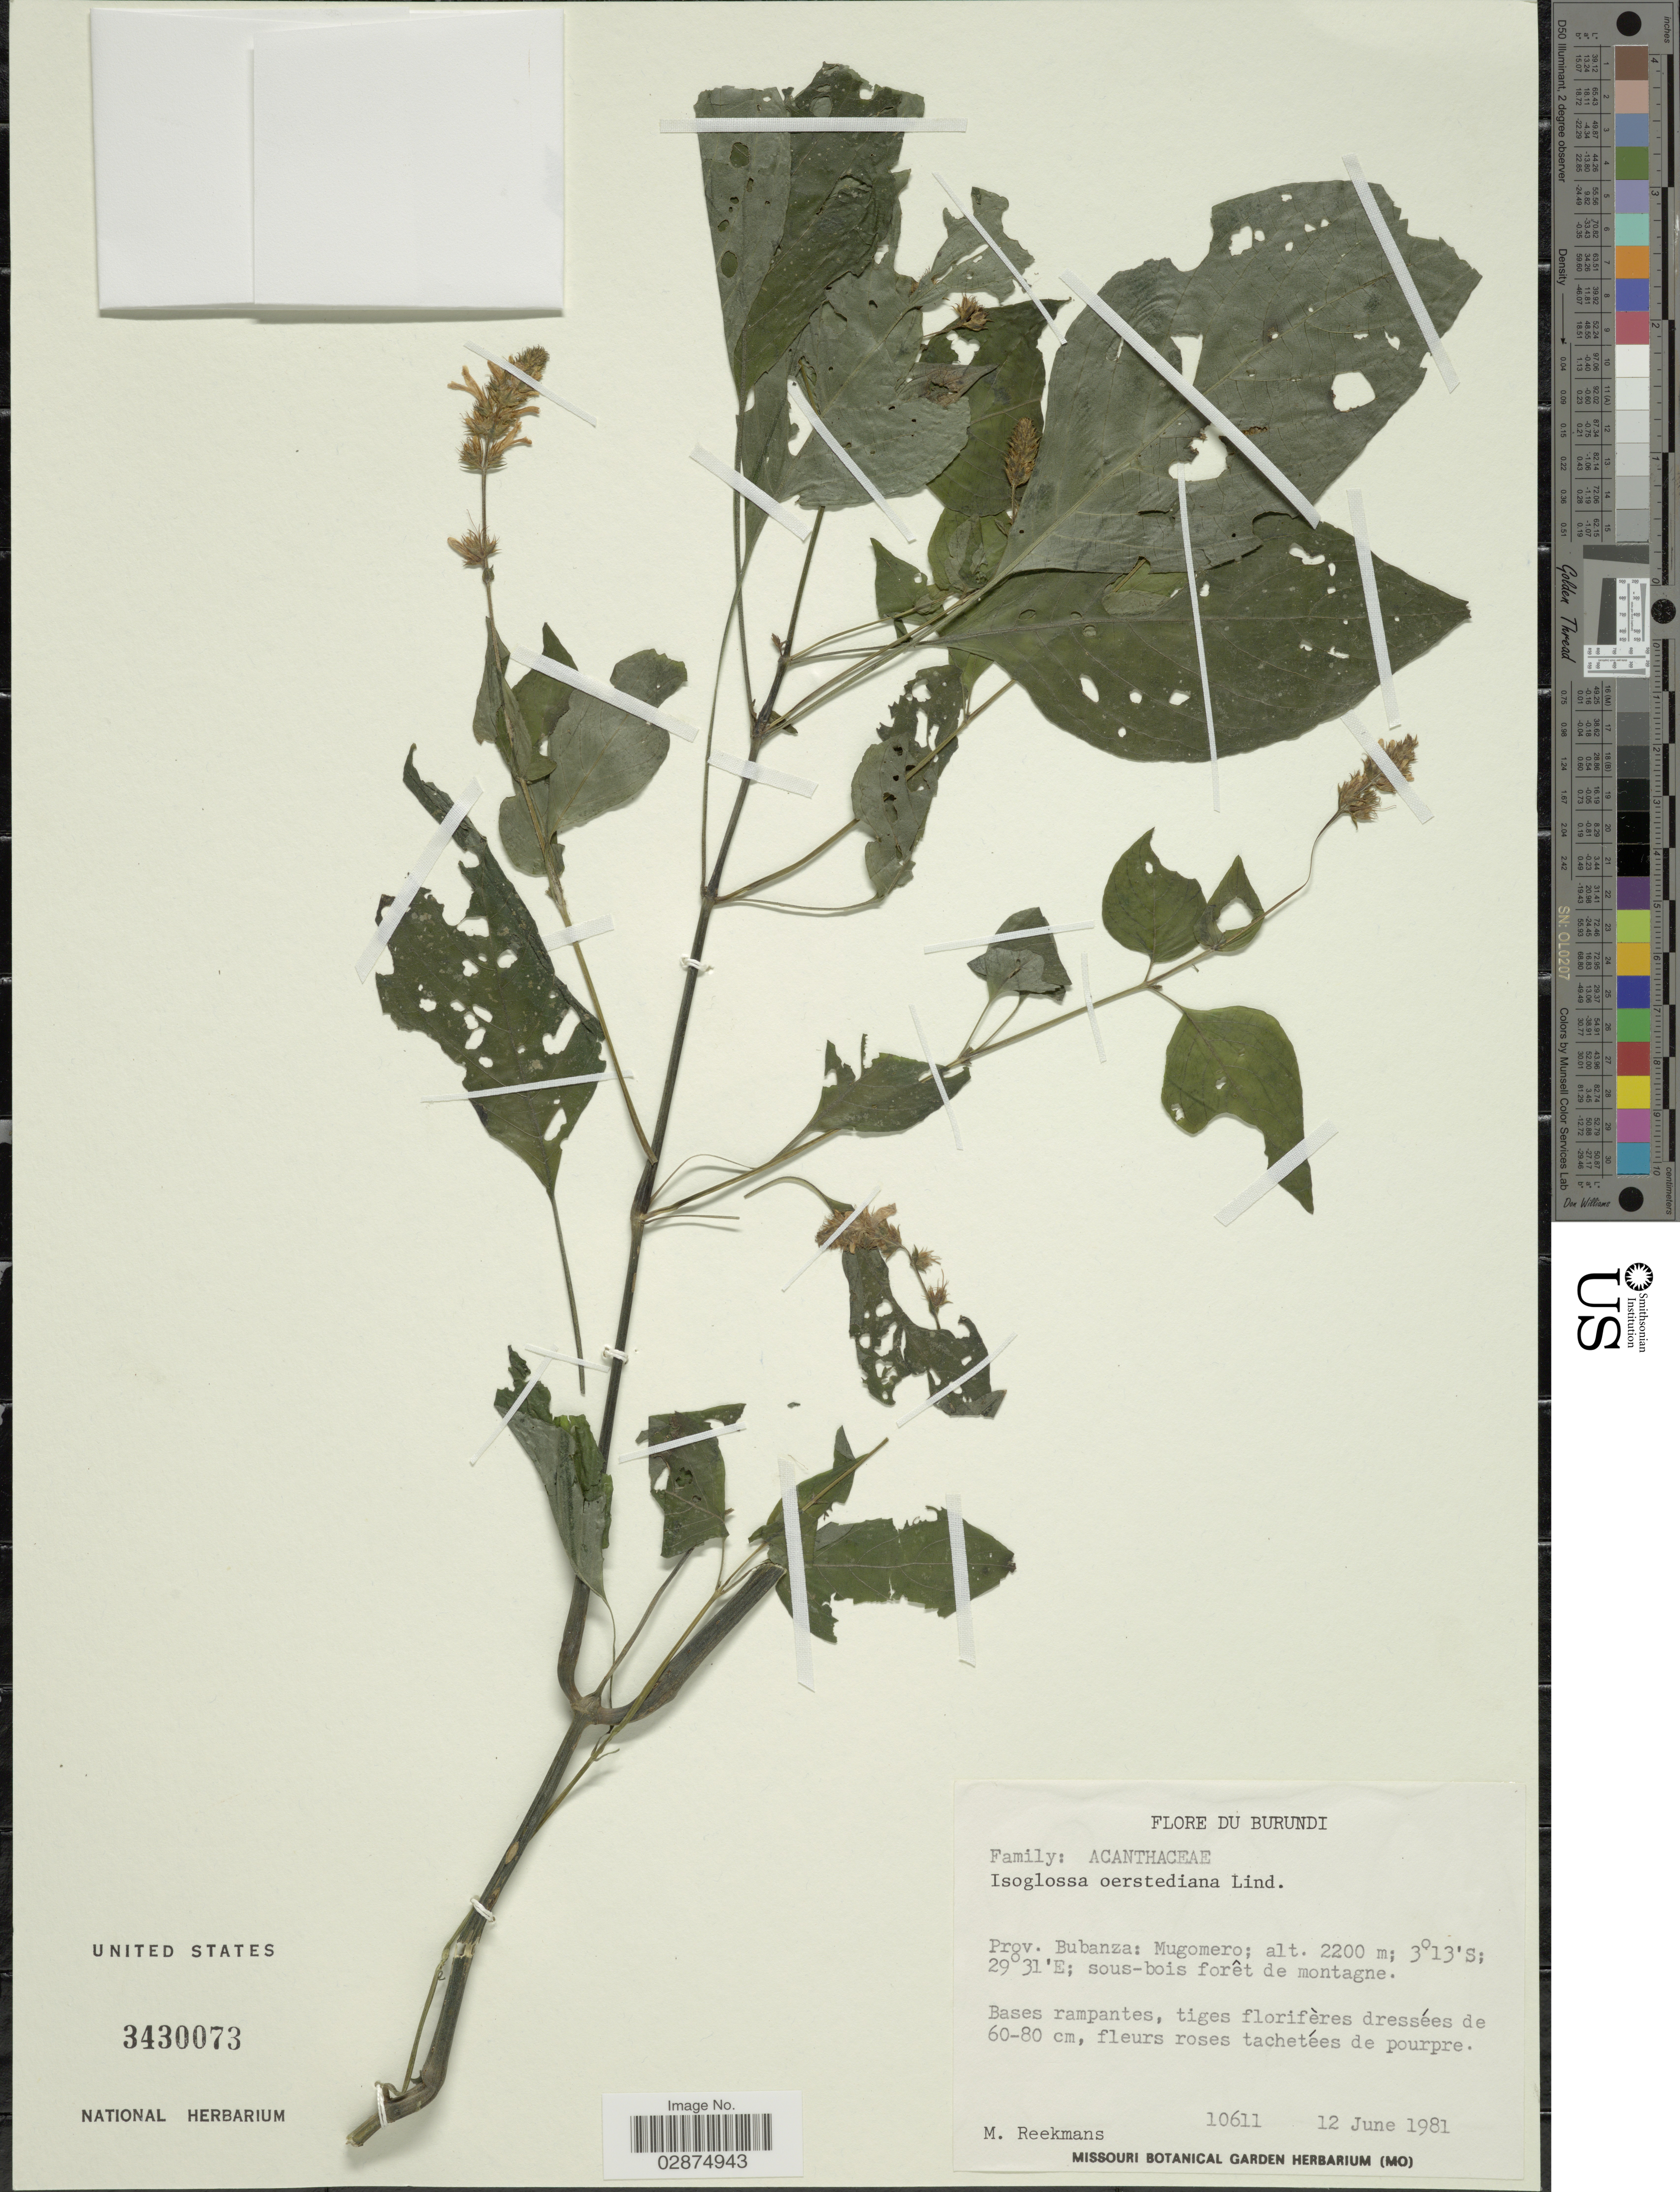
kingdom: Plantae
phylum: Tracheophyta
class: Magnoliopsida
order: Lamiales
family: Acanthaceae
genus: Isoglossa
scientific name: Isoglossa oerstediana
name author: Lindau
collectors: M. Reekmans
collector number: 10611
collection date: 1981-06-12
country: Burundi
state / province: Bubanza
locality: Mugomero.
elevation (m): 2200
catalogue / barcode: US 3430073